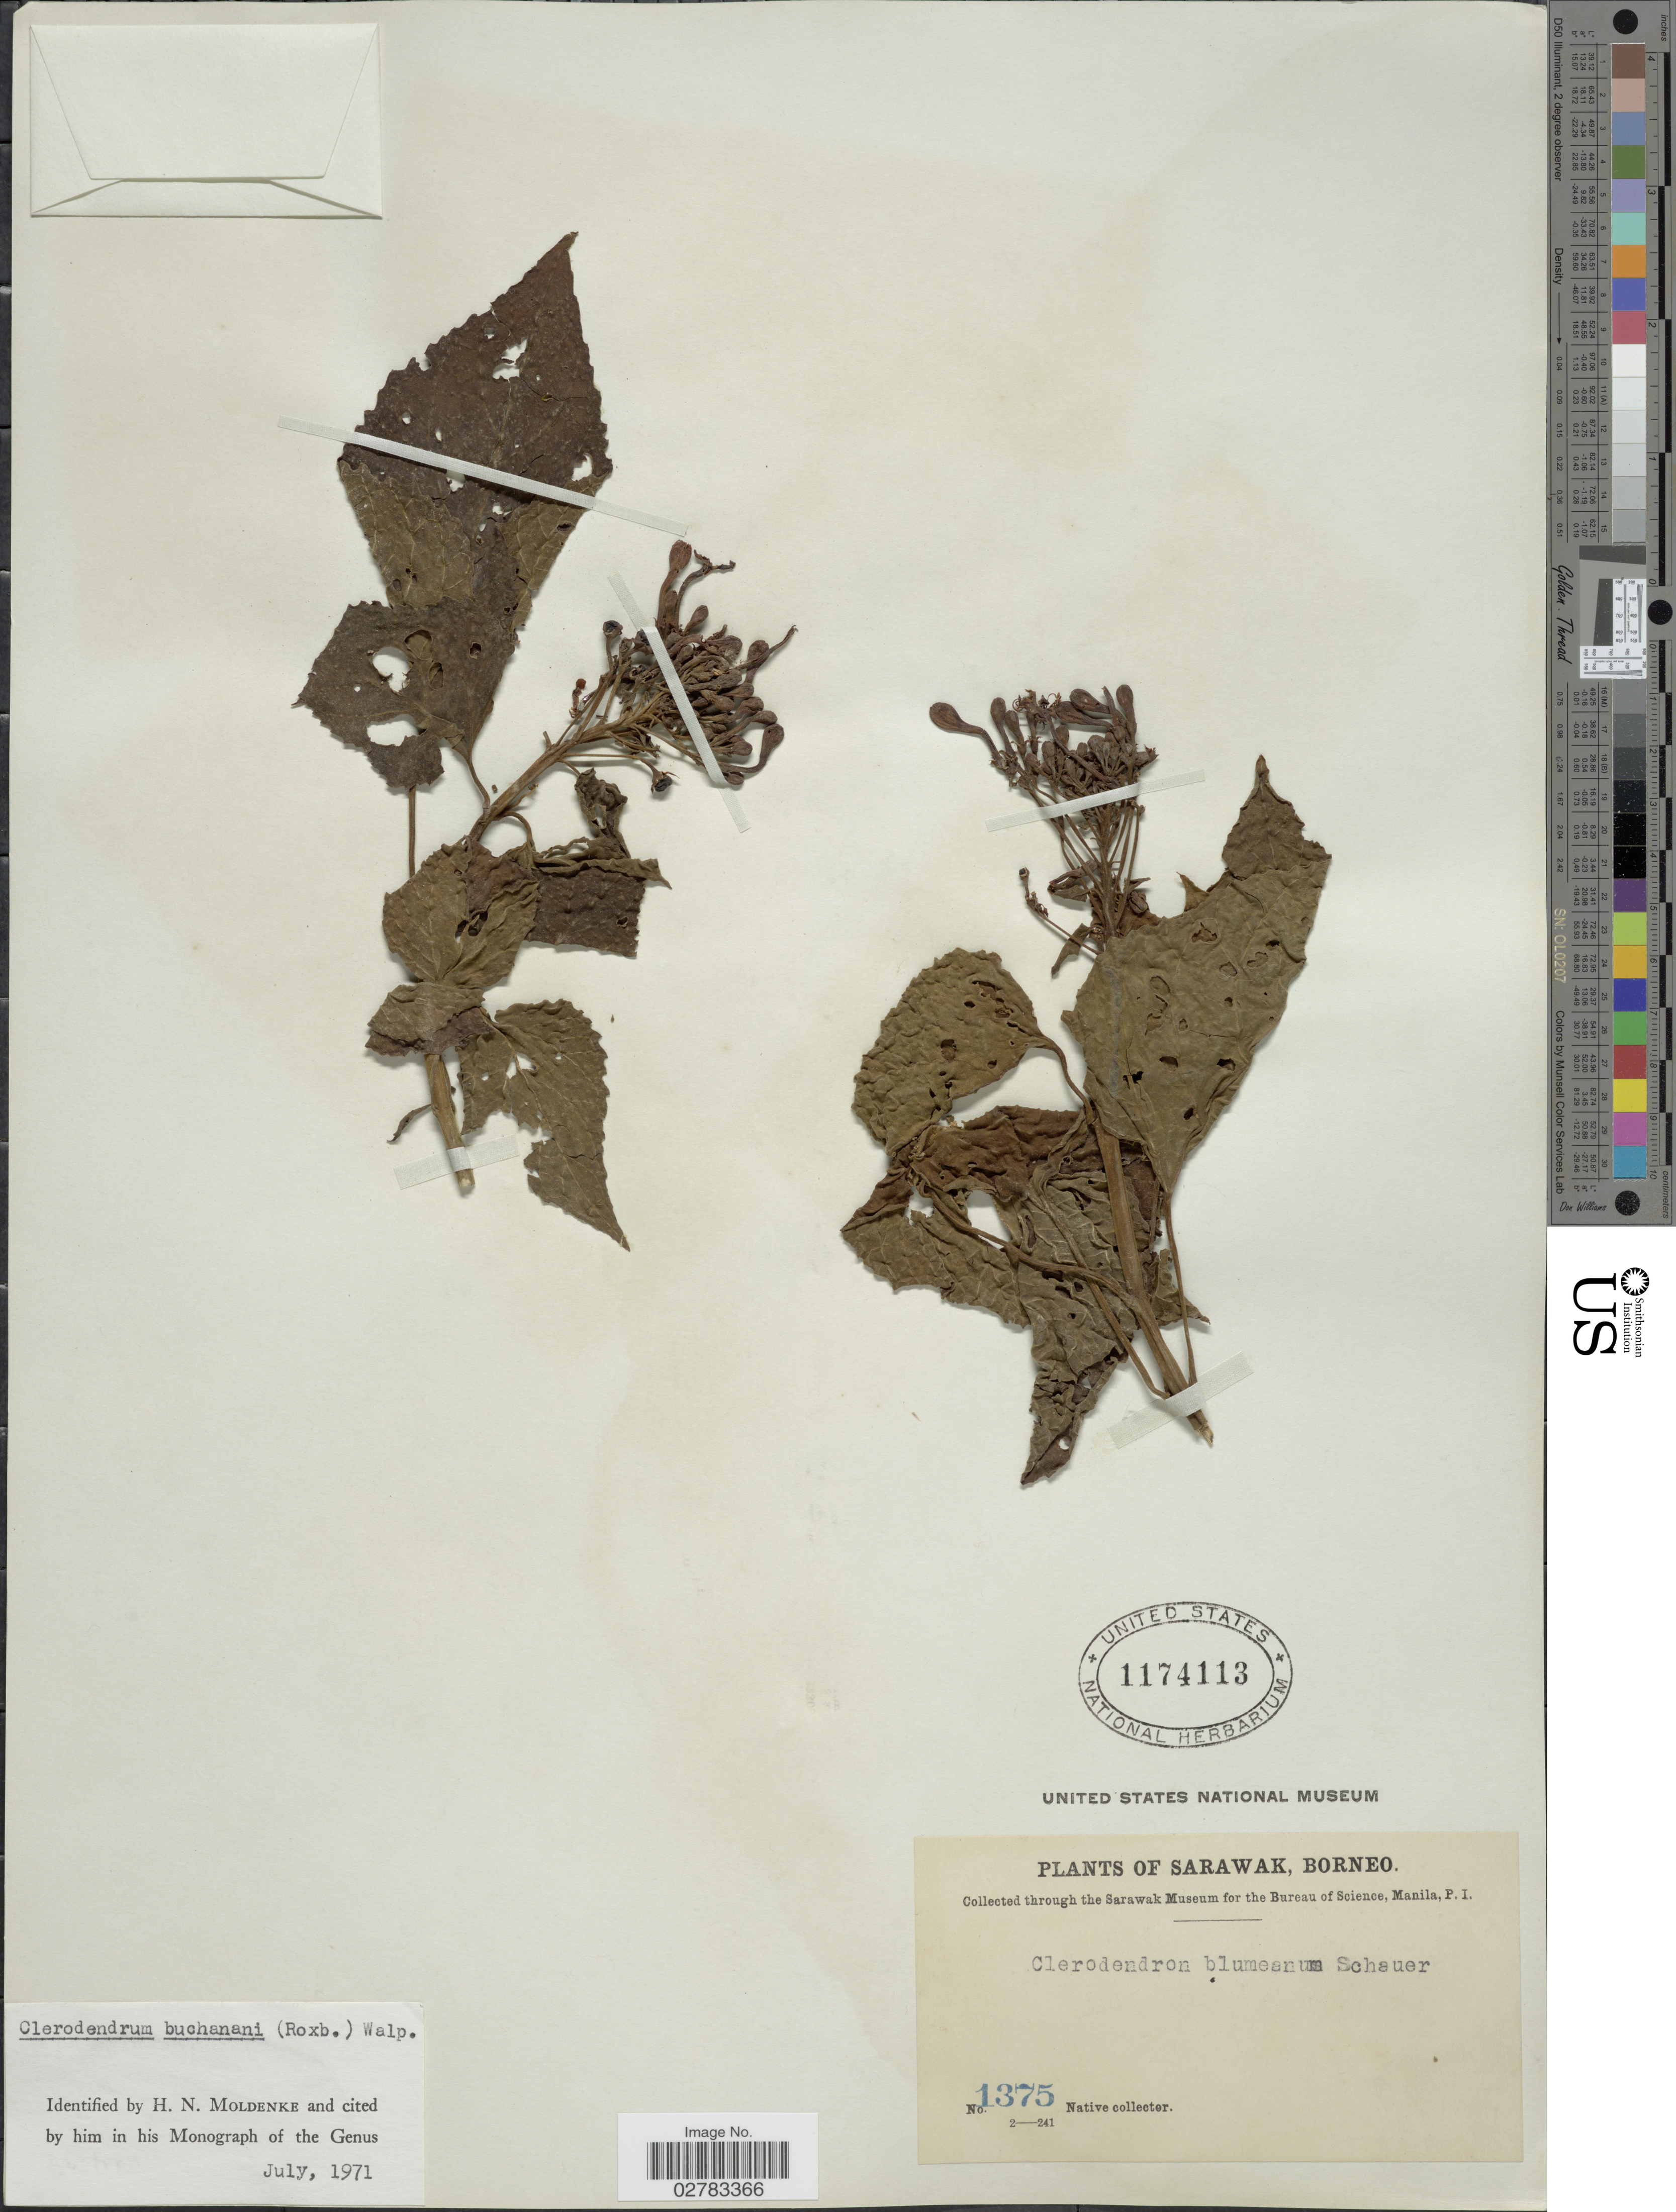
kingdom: Plantae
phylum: Tracheophyta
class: Magnoliopsida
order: Lamiales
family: Lamiaceae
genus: Clerodendrum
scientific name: Clerodendrum speciosissimum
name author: Drapiez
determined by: Wagner, W. L., (BOT), Smithsonian Institution - National Museum of Natural History (UNITED STATES)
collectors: Native collector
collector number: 1375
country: Malaysia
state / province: Sarawak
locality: Borneo.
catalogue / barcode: US 1174113